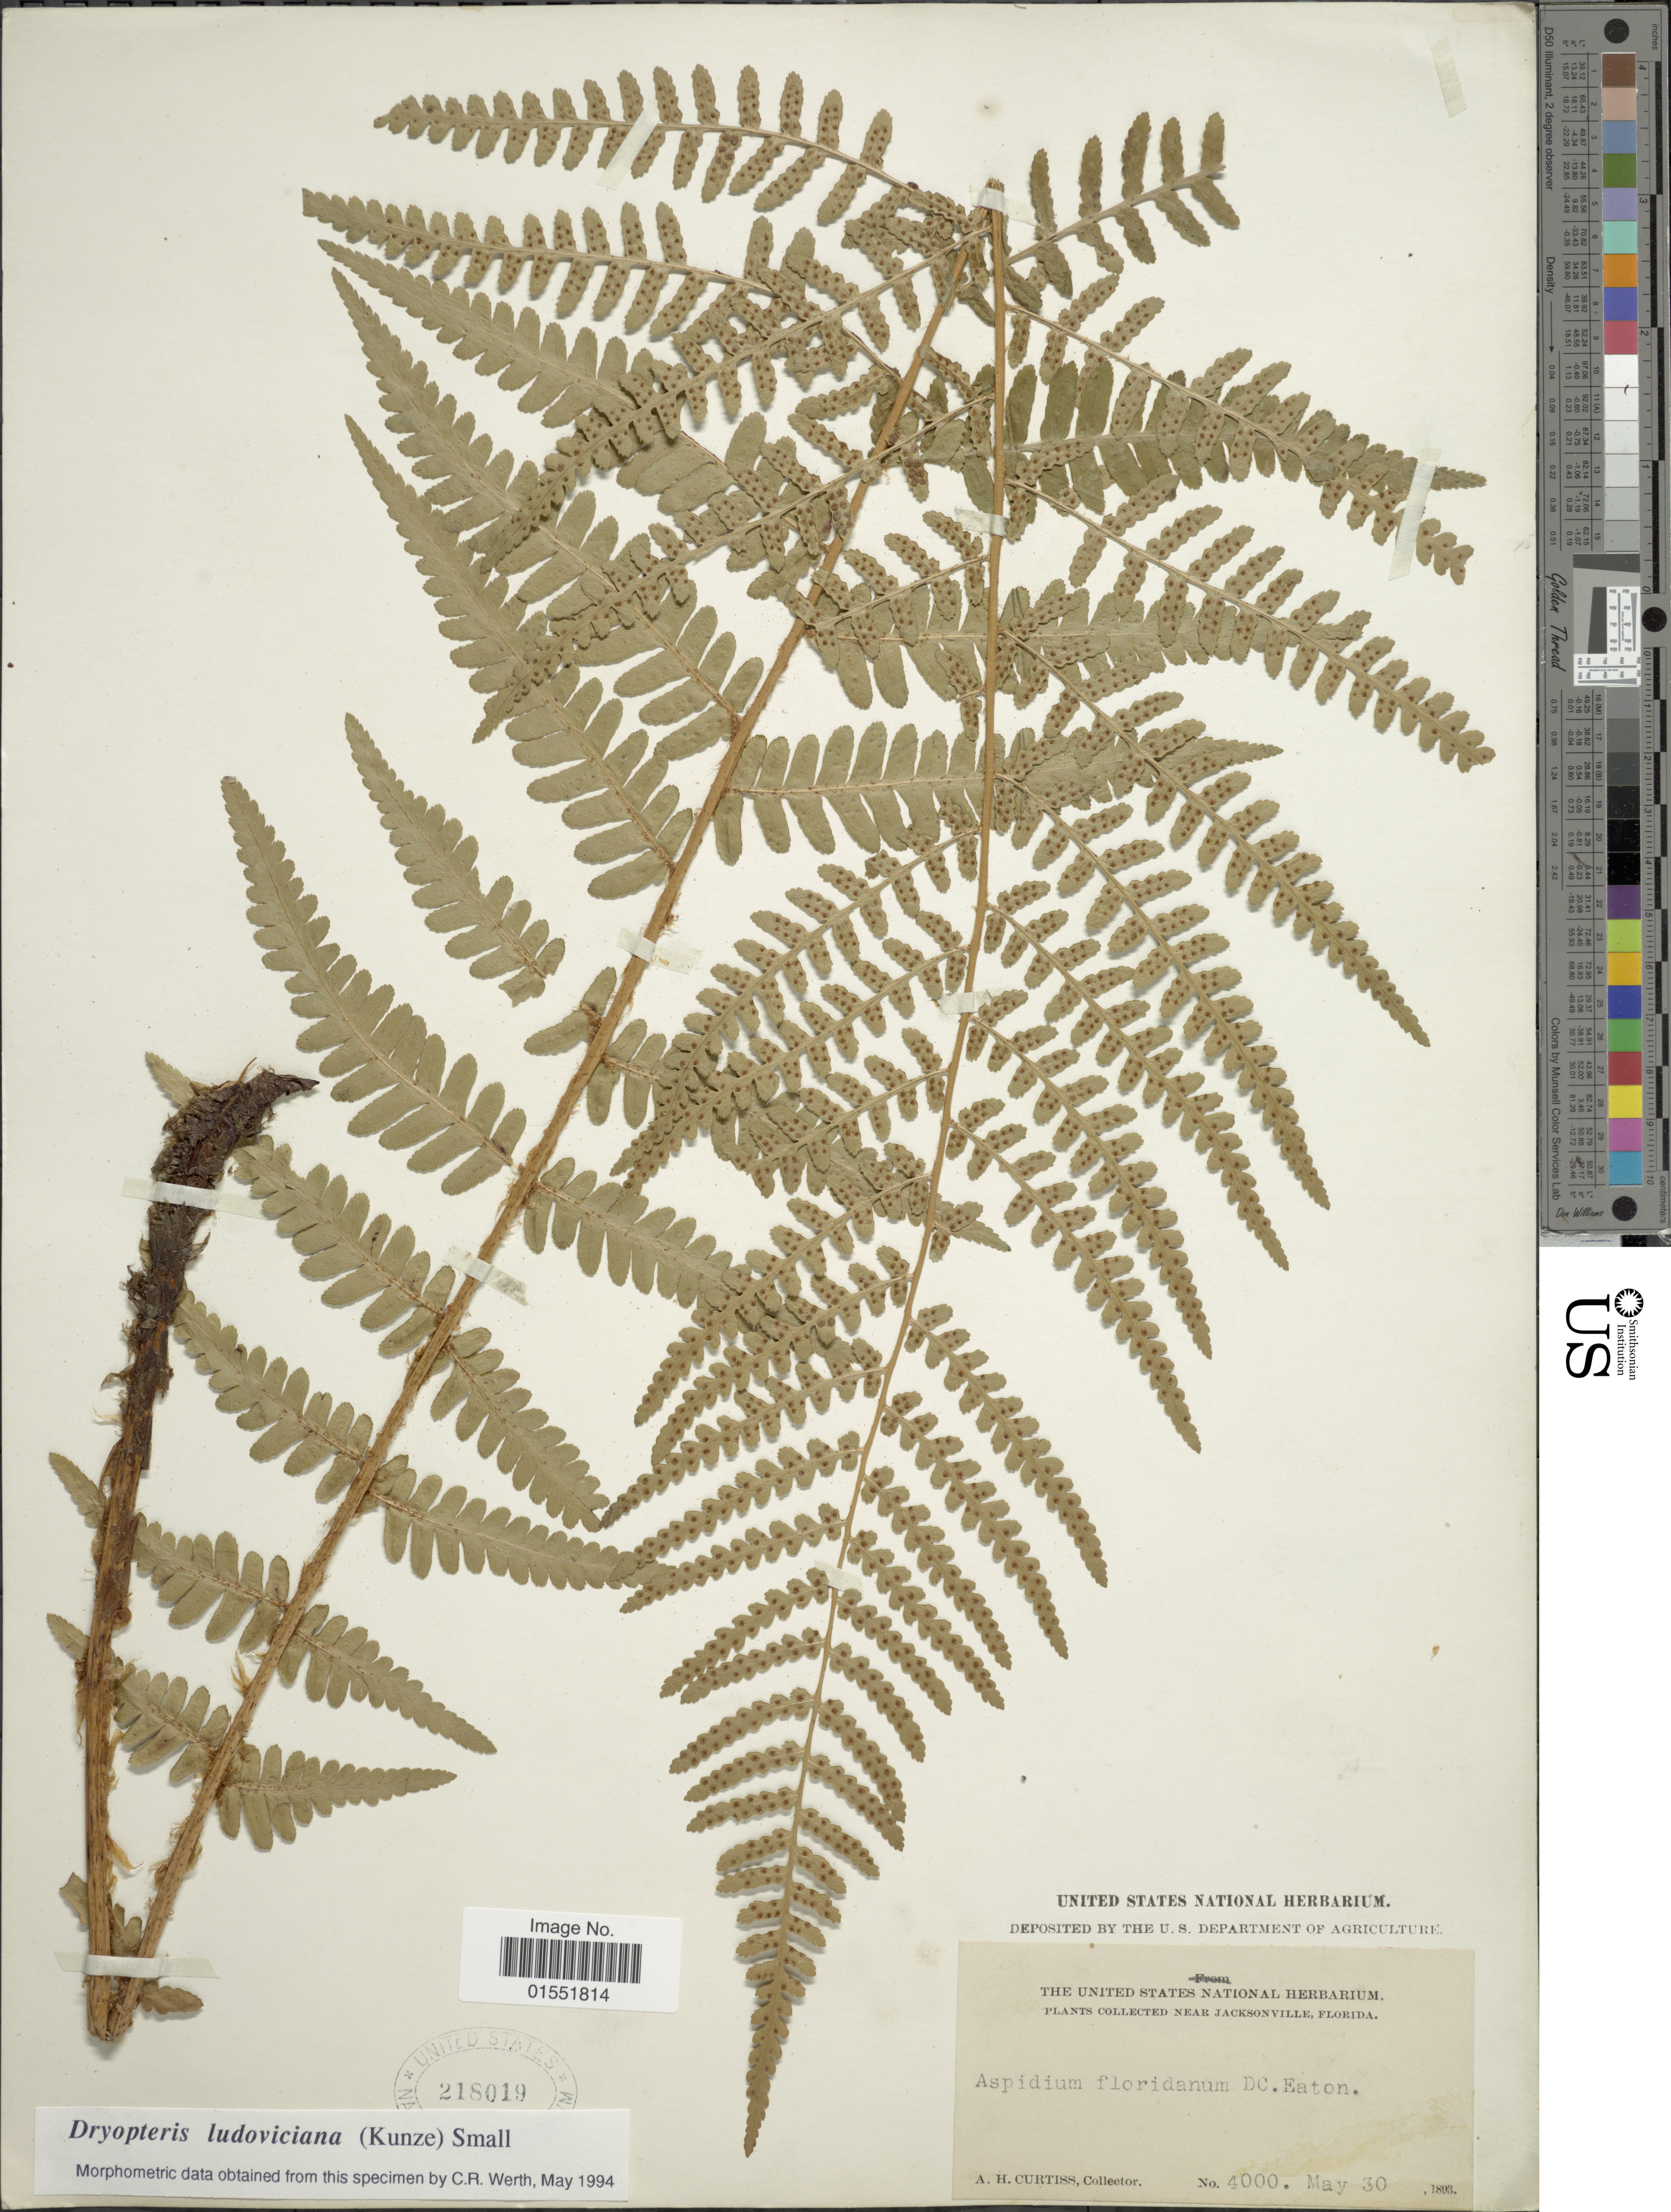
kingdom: Plantae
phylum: Tracheophyta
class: Polypodiopsida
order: Polypodiales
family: Dryopteridaceae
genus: Dryopteris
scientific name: Dryopteris ludoviciana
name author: (Kunze) Small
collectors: A. H. Curtiss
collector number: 4000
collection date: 1893-05-30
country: United States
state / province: Florida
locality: Near Jacksonville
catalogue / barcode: US 218019